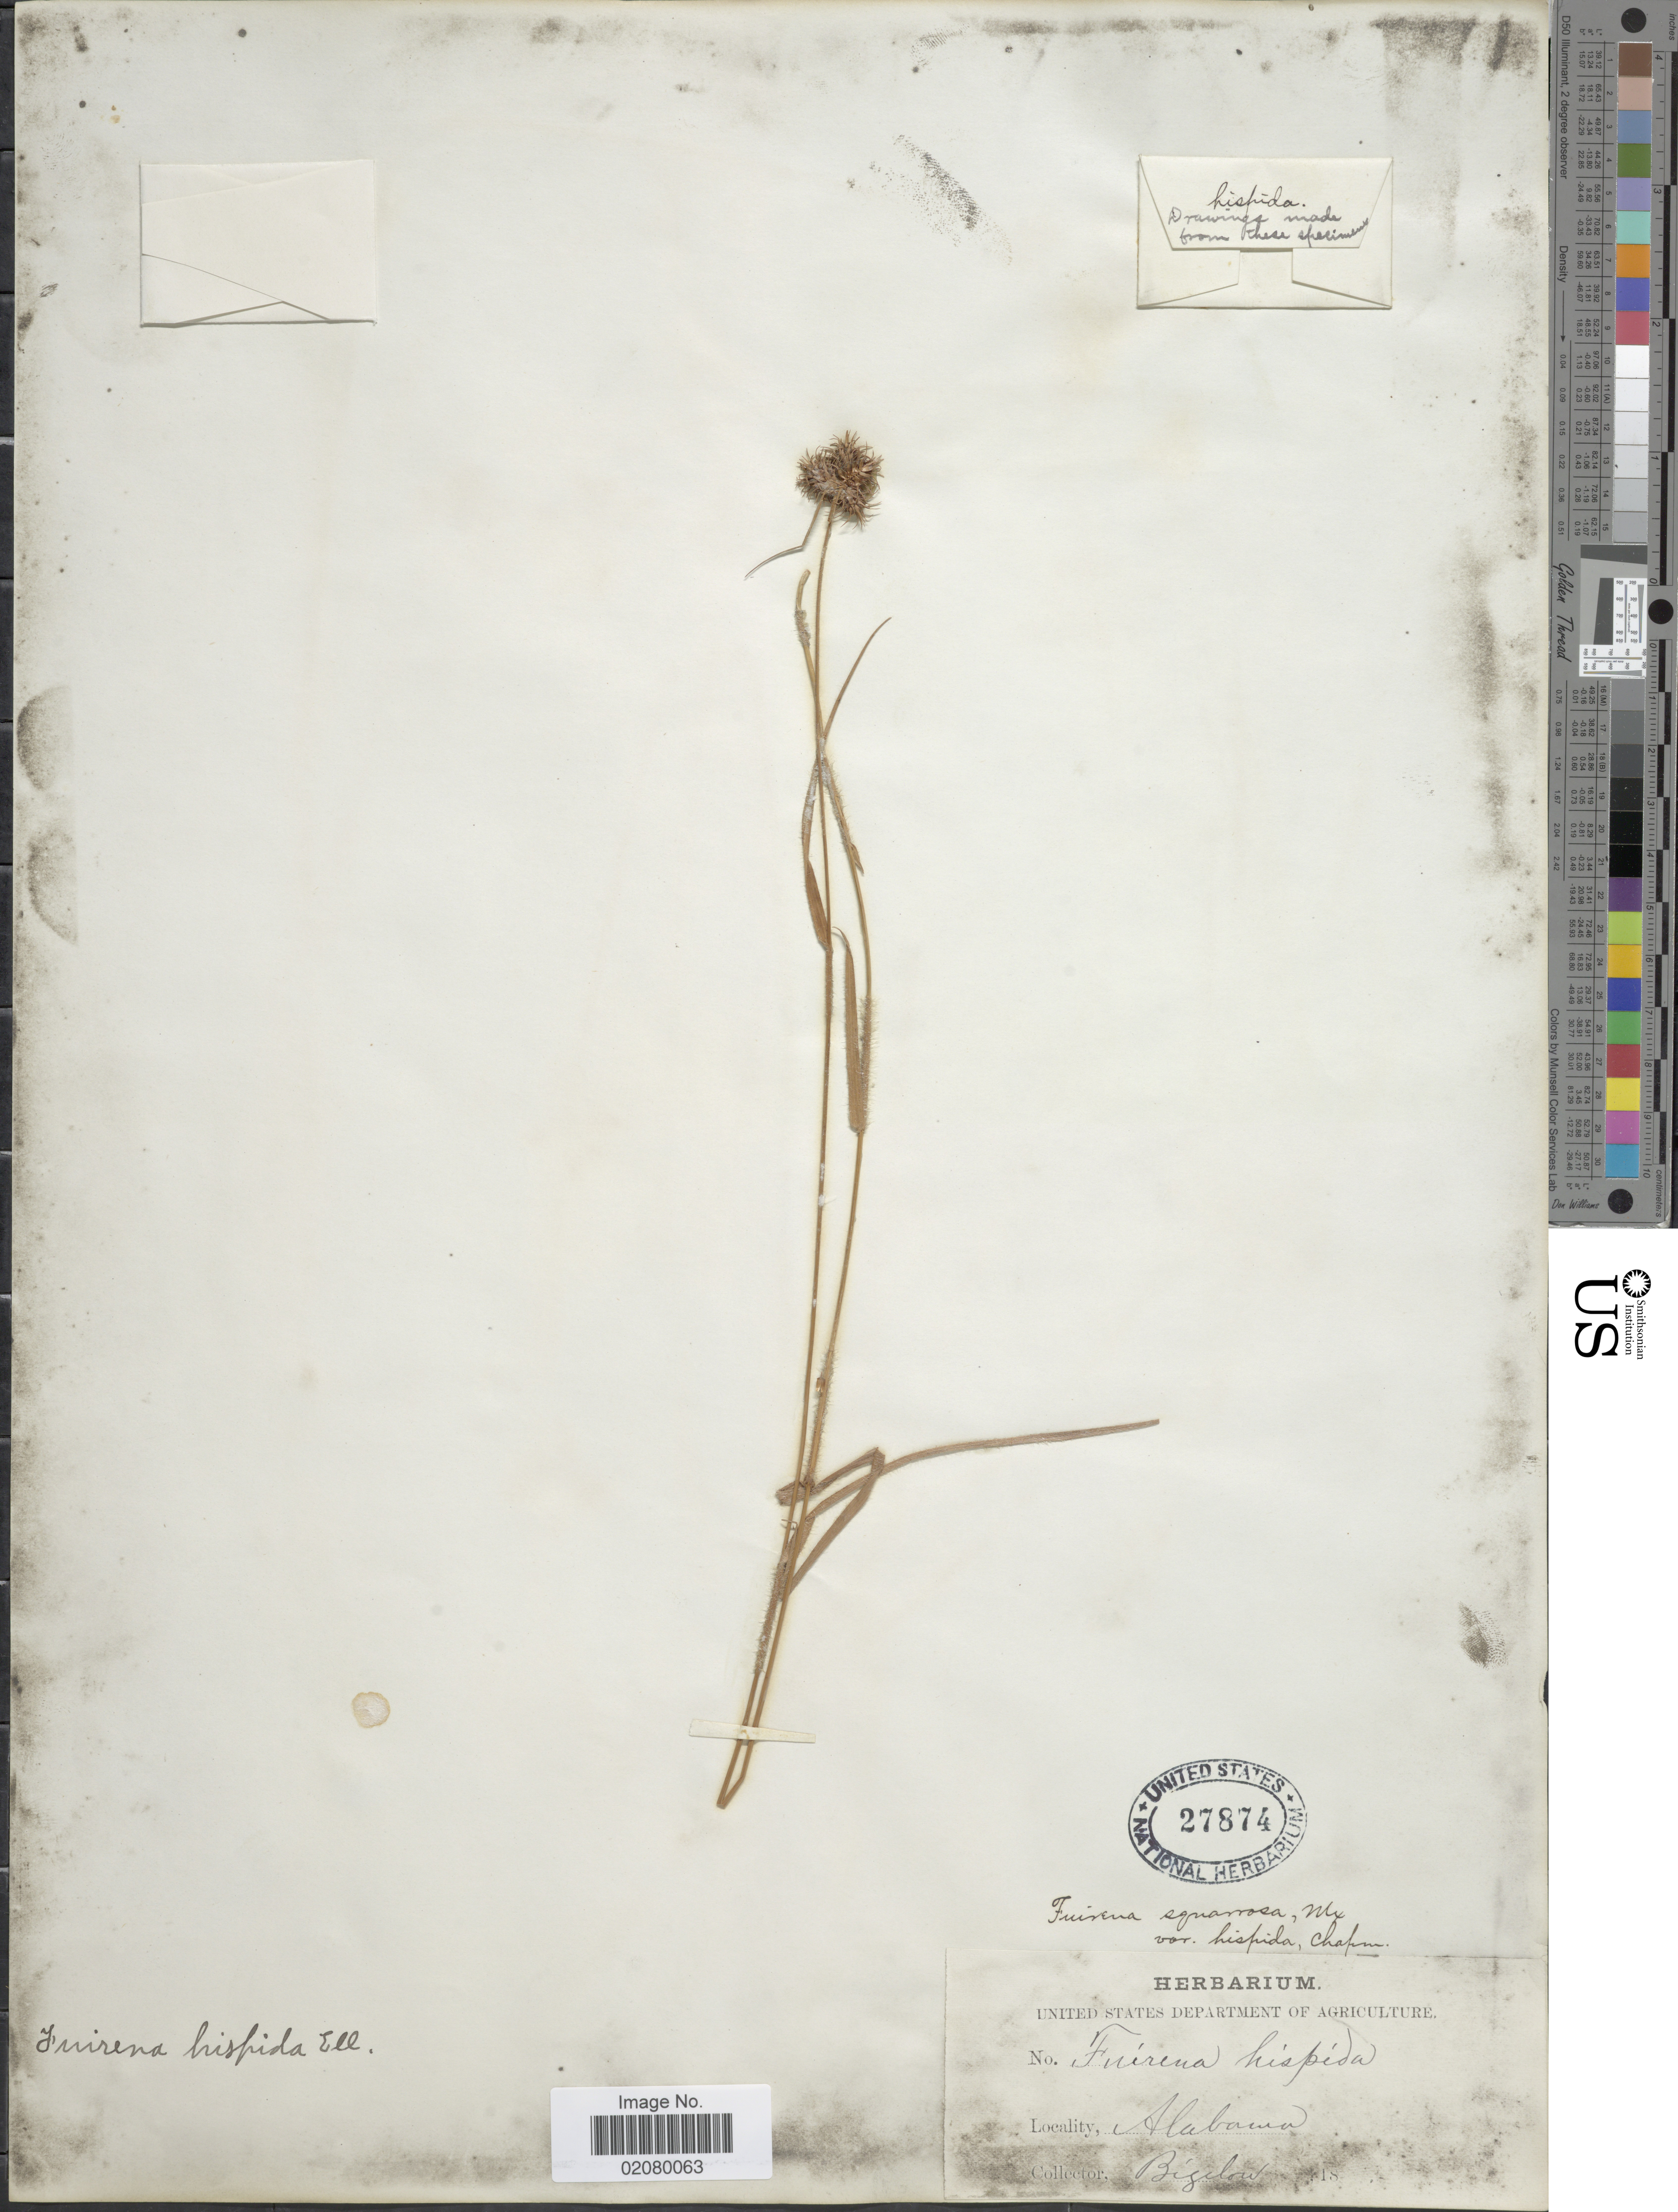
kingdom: Plantae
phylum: Tracheophyta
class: Liliopsida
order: Poales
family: Cyperaceae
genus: Fuirena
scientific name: Fuirena squarrosa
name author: Michx.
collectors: -. Bigelow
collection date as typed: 18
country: United States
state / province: Alabama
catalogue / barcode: US 27874